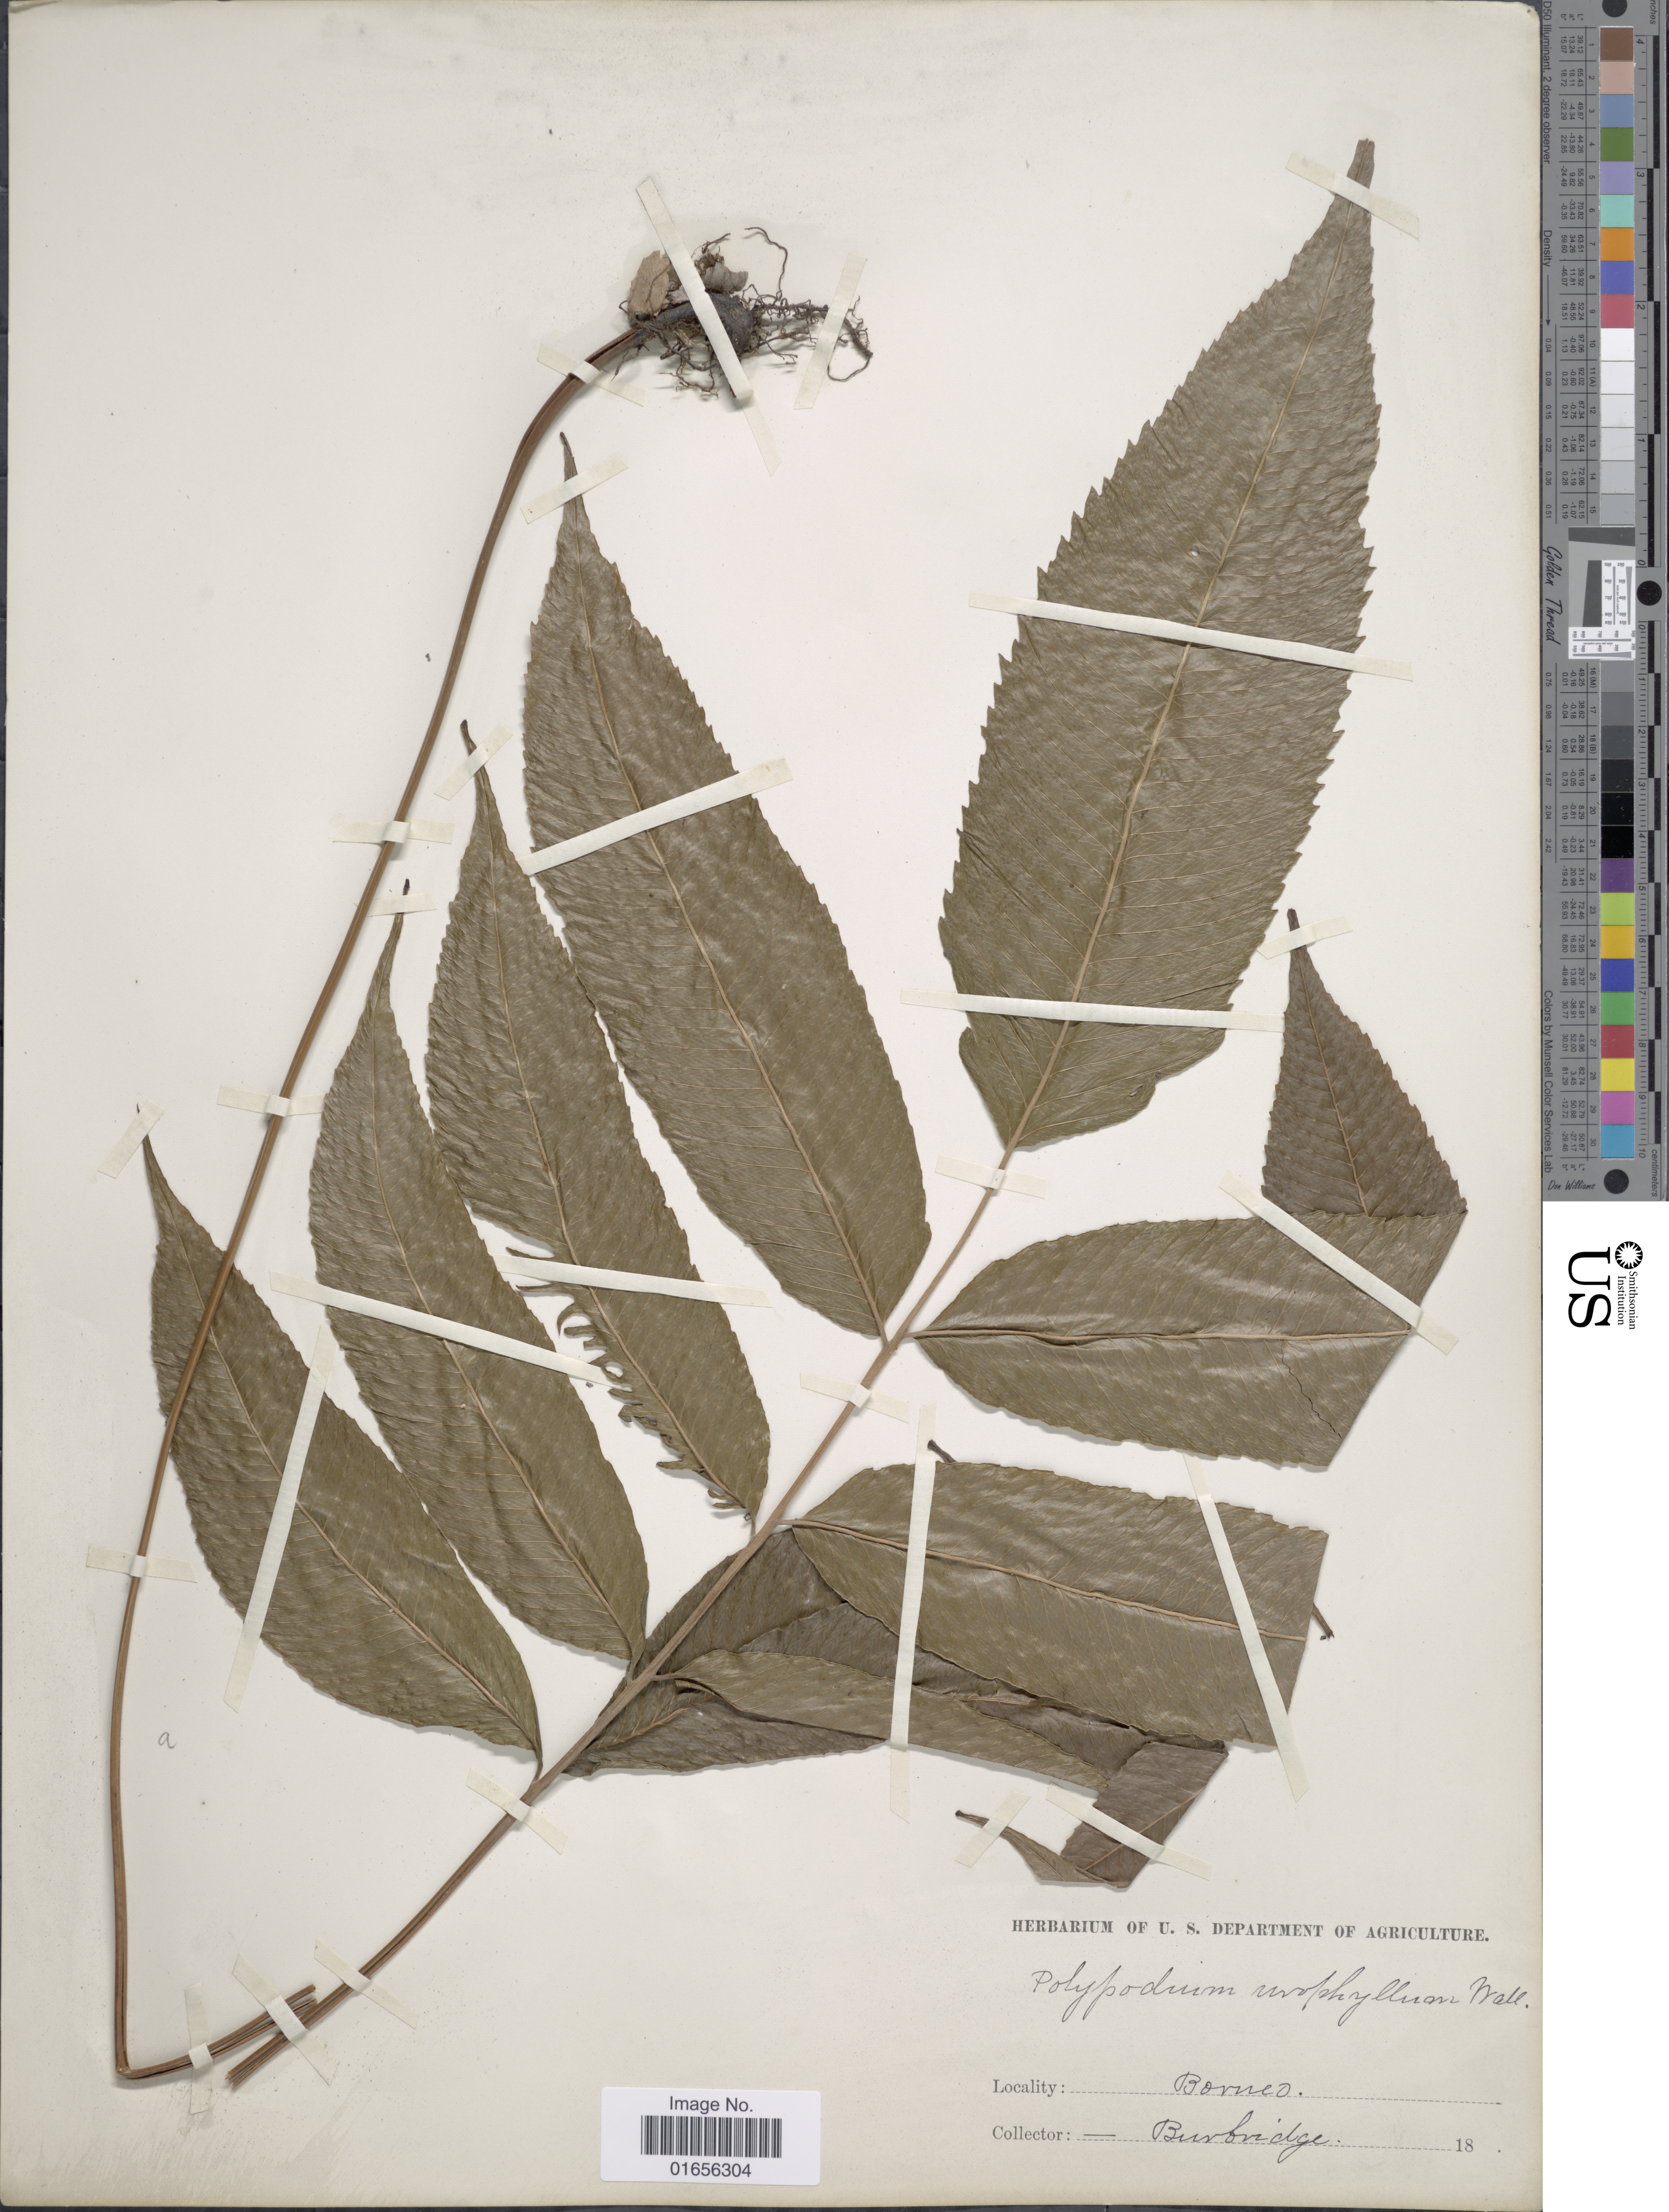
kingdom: Plantae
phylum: Tracheophyta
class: Polypodiopsida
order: Polypodiales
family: Thelypteridaceae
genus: Pronephrium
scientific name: Pronephrium nitidum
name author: Holttum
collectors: F. Burbridge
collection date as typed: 18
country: Malaysia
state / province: Sabah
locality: Borneo